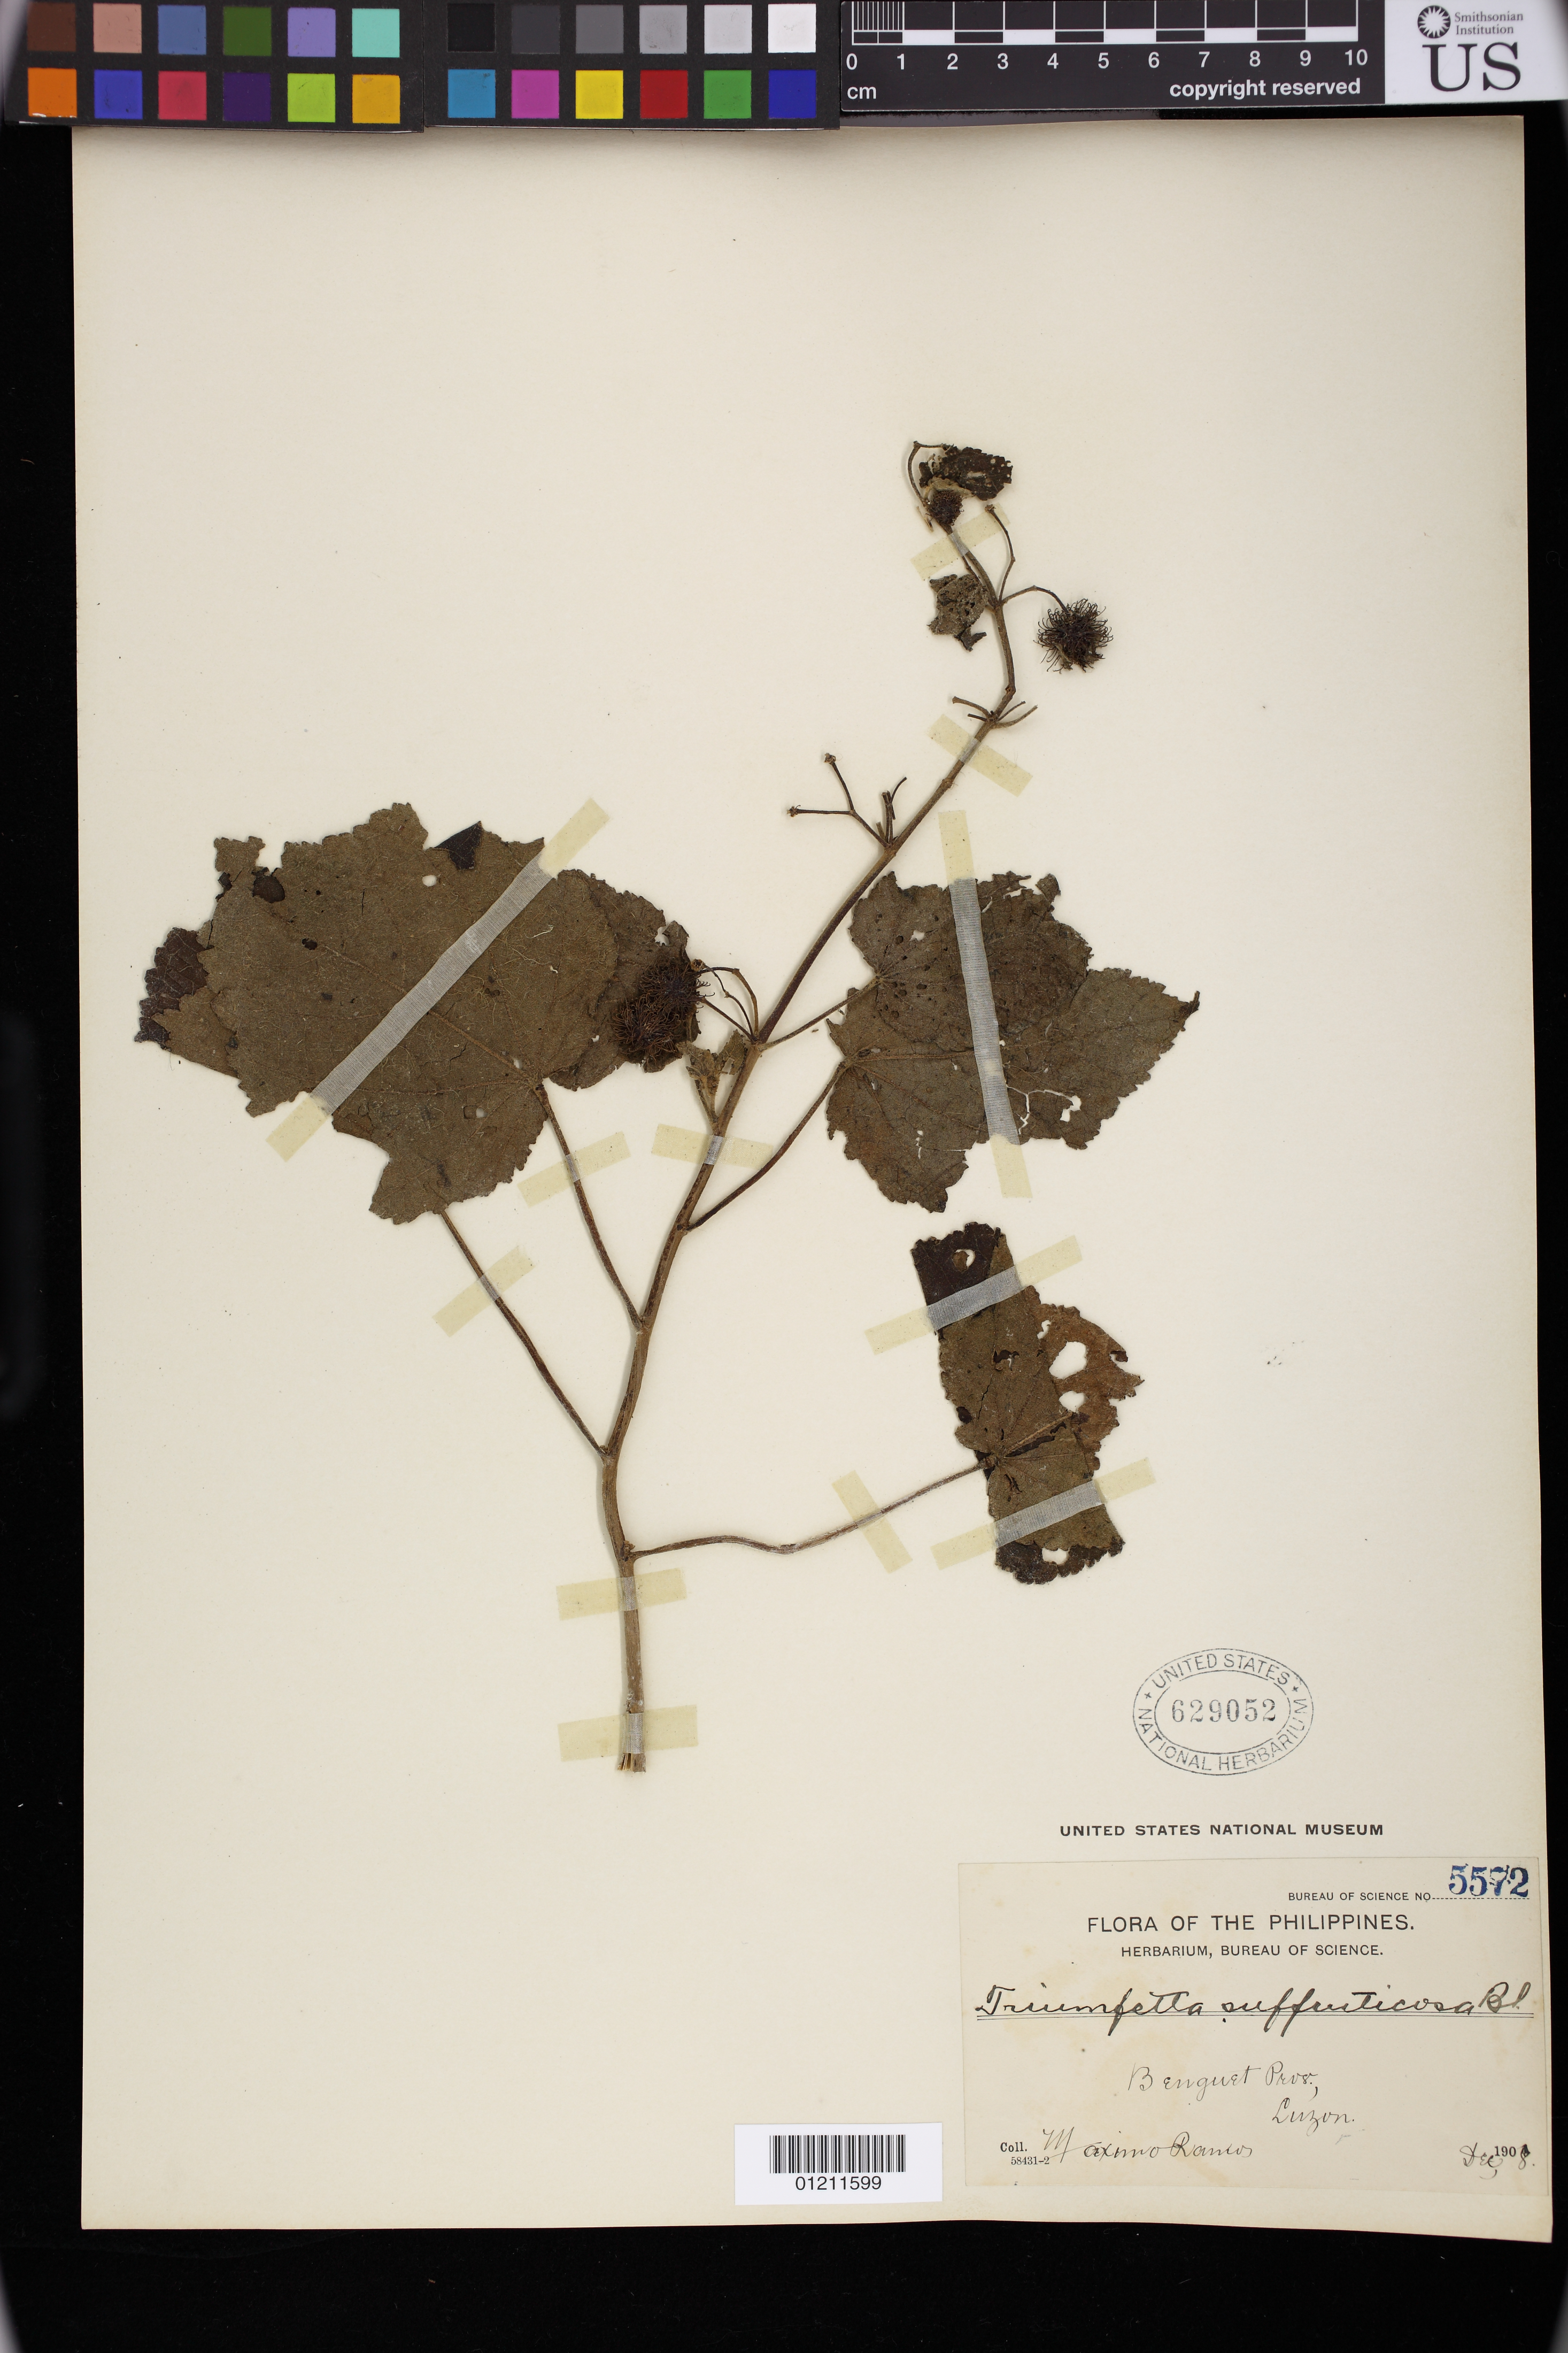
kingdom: Plantae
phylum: Tracheophyta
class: Magnoliopsida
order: Malvales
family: Malvaceae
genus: Triumfetta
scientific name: Triumfetta semitriloba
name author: Jacq.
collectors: M. Ramos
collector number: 5572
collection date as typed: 12 Aug 1908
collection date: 1908-08-12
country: Philippines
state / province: Cordillera (Administrative Region)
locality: Benguet Province, Luzon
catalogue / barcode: US 629052